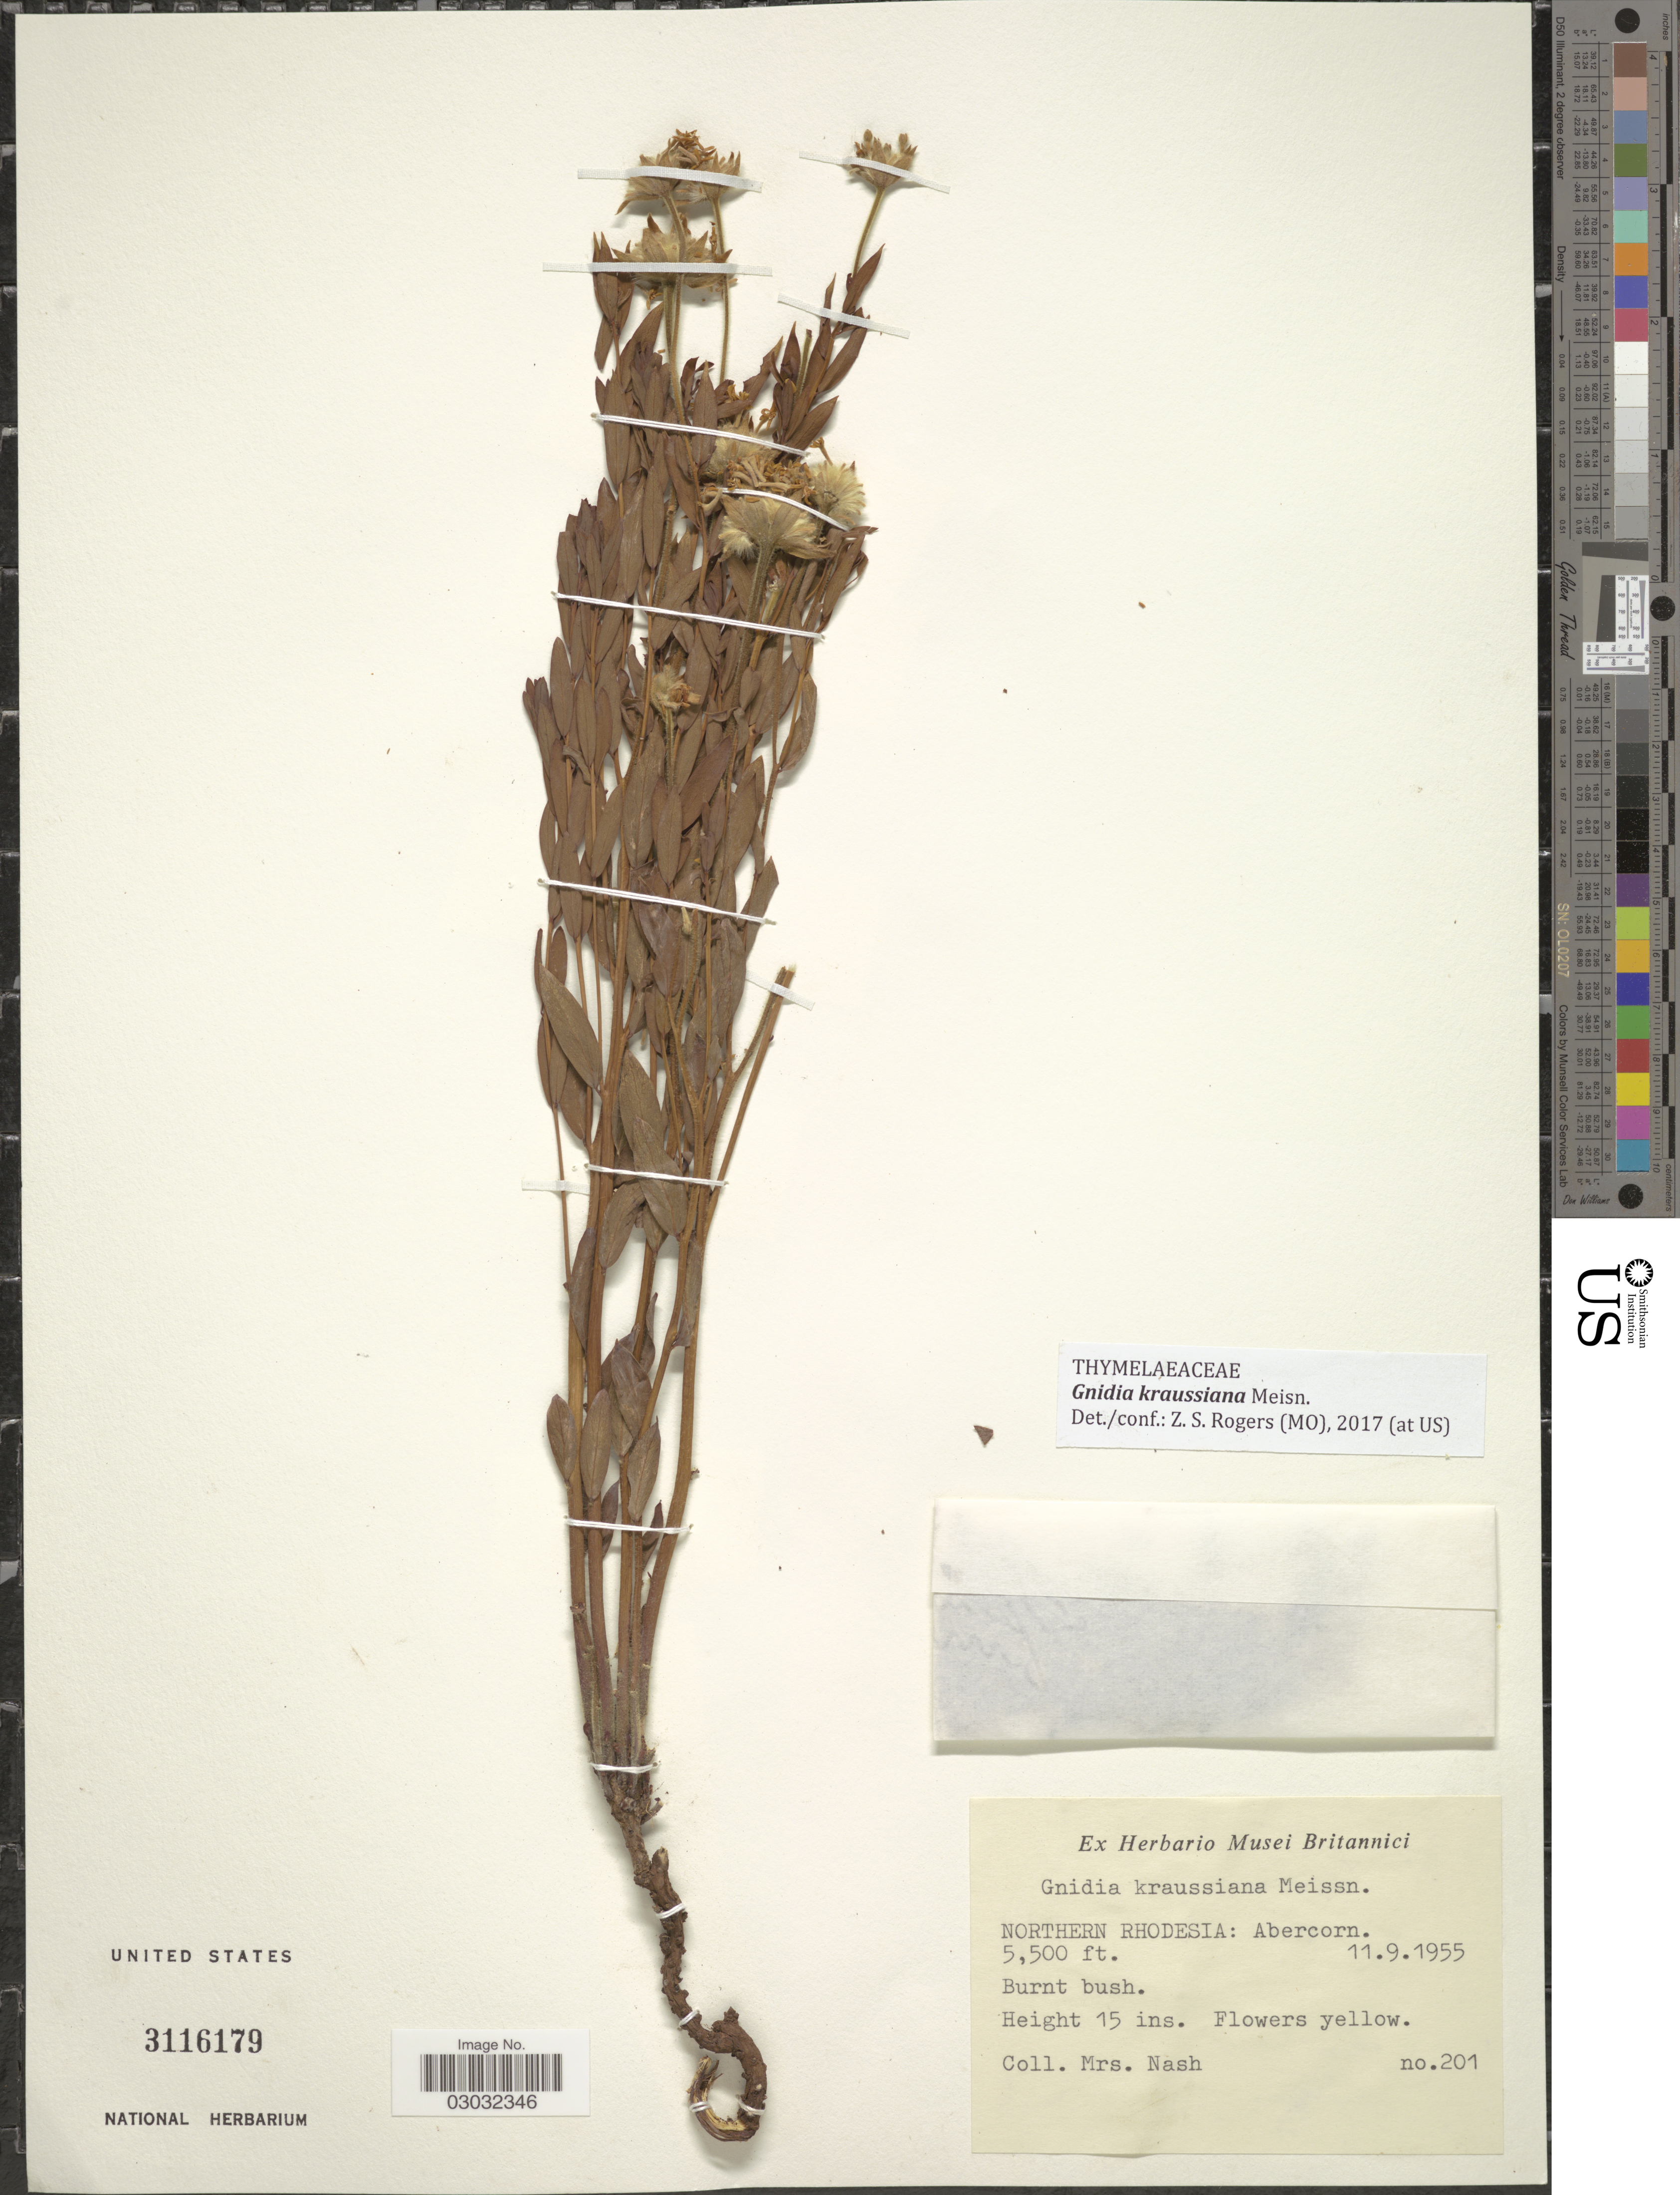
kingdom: Plantae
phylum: Tracheophyta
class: Magnoliopsida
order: Malvales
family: Thymelaeaceae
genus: Lasiosiphon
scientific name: Lasiosiphon kraussianus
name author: (Meisn.) Meisn.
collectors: Mrs. -- Nash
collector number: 201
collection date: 1955-09-11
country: Zambia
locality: Northern Rhodesia: Abercorn.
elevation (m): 1676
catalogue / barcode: US 3116179